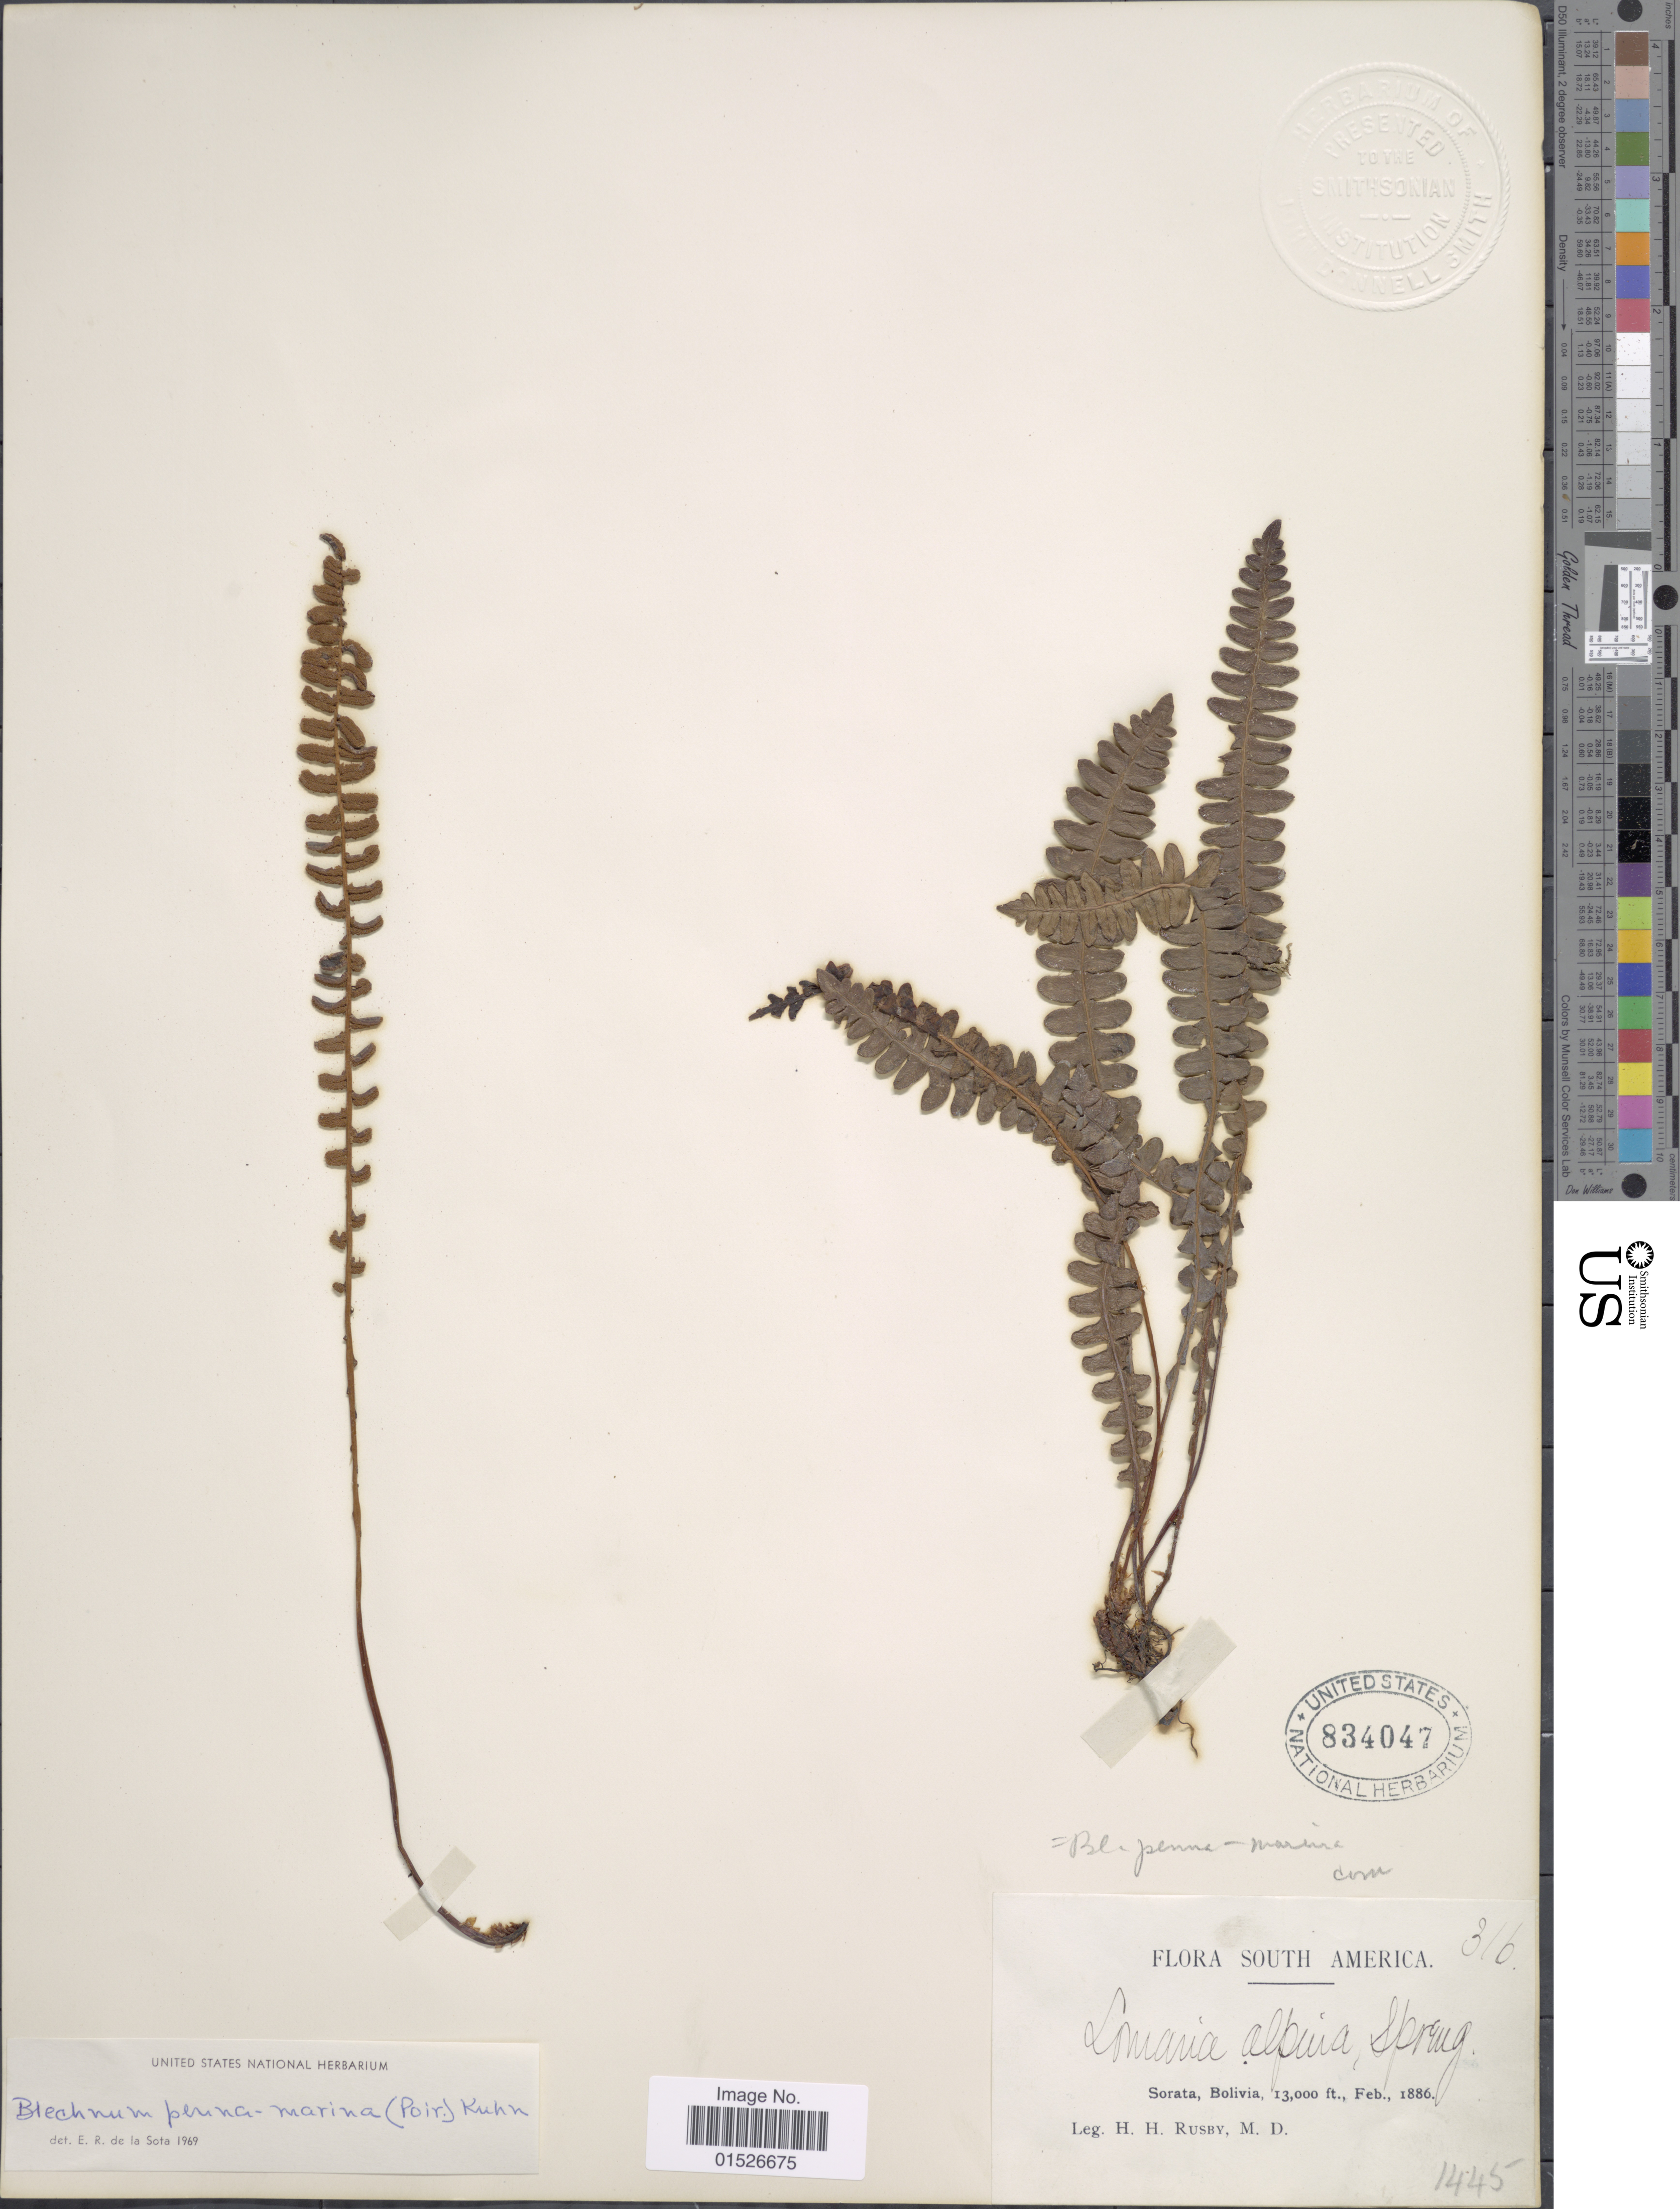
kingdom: Plantae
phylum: Tracheophyta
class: Polypodiopsida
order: Polypodiales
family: Blechnaceae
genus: Blechnum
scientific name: Blechnum penna-marina subsp. bolivianum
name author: Rosenst. ex Looser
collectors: H. H. Rusby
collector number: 316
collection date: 1886-02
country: Bolivia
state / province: La Páz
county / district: Larecaja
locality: Sorata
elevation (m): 3962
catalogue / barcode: US 834047